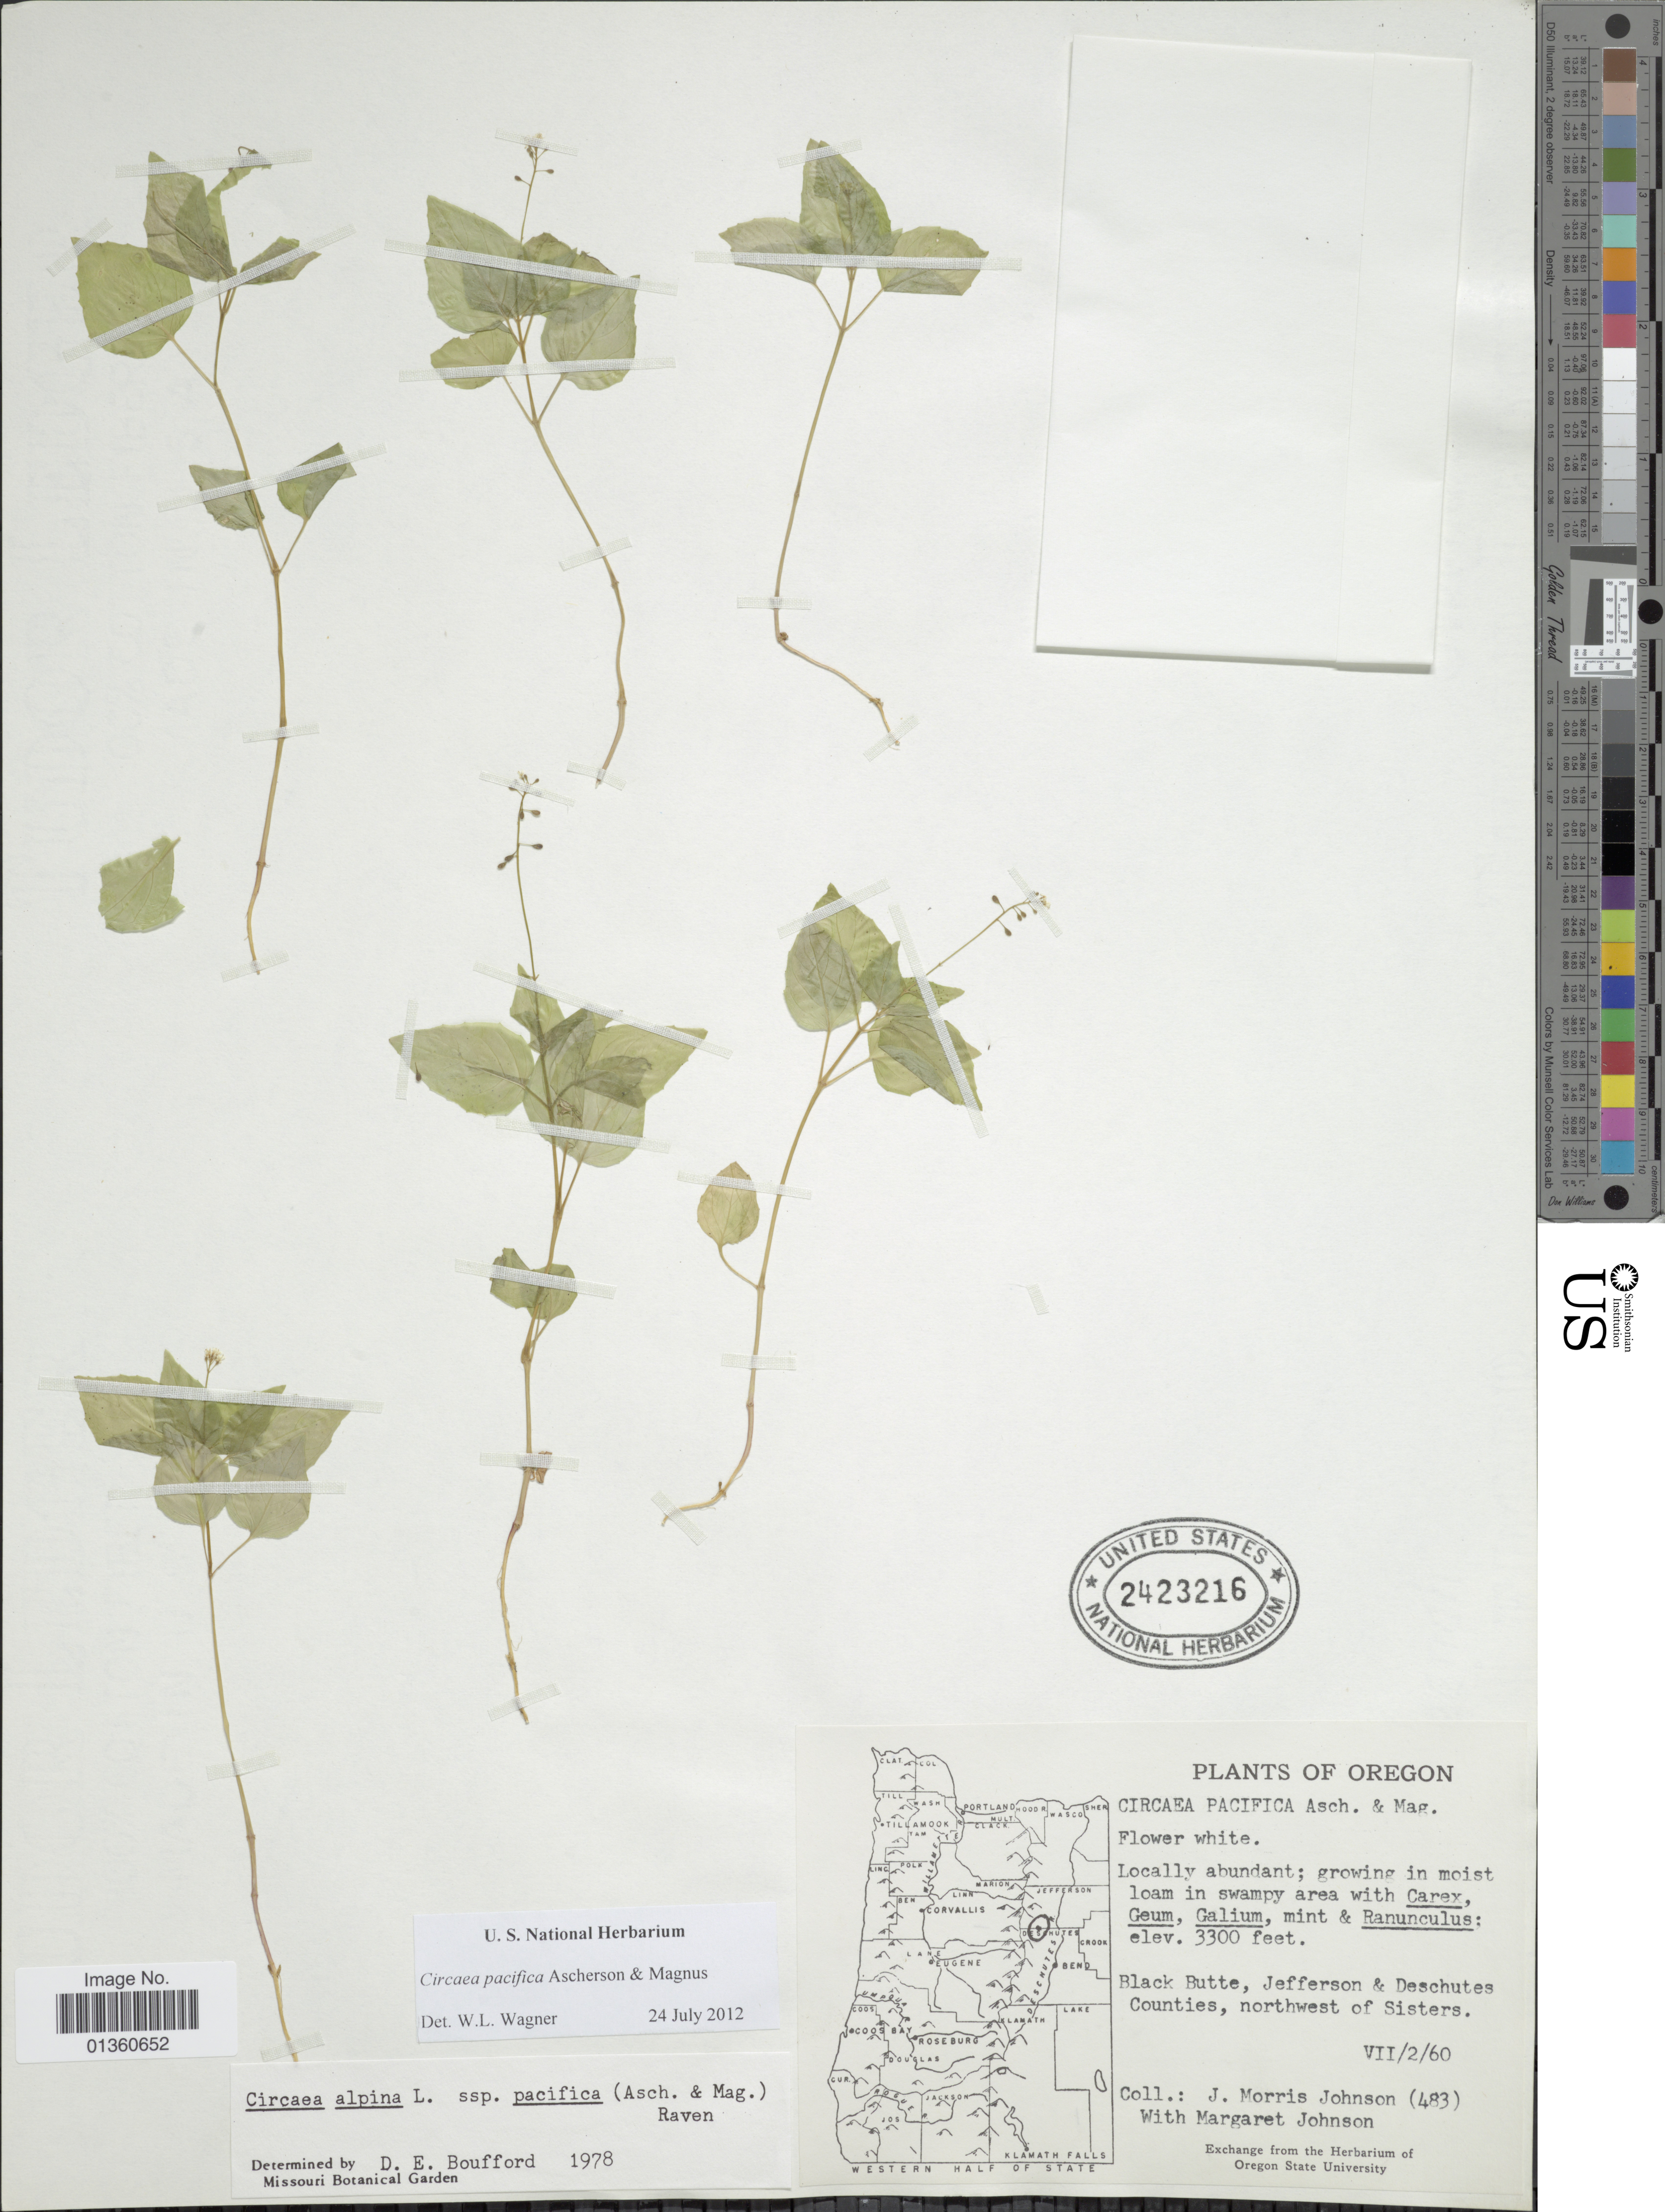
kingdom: Plantae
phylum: Tracheophyta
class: Magnoliopsida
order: Myrtales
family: Onagraceae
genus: Circaea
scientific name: Circaea pacifica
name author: Asch. & Magnus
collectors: J. M. Johnson & M. Johnson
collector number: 483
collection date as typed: Transcribed d/m/y: 2/7/60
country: United States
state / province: Oregon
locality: Black Butte, Jefferson & Deschutes Counties, northwest of Sisters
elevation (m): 1006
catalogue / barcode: US 2423216